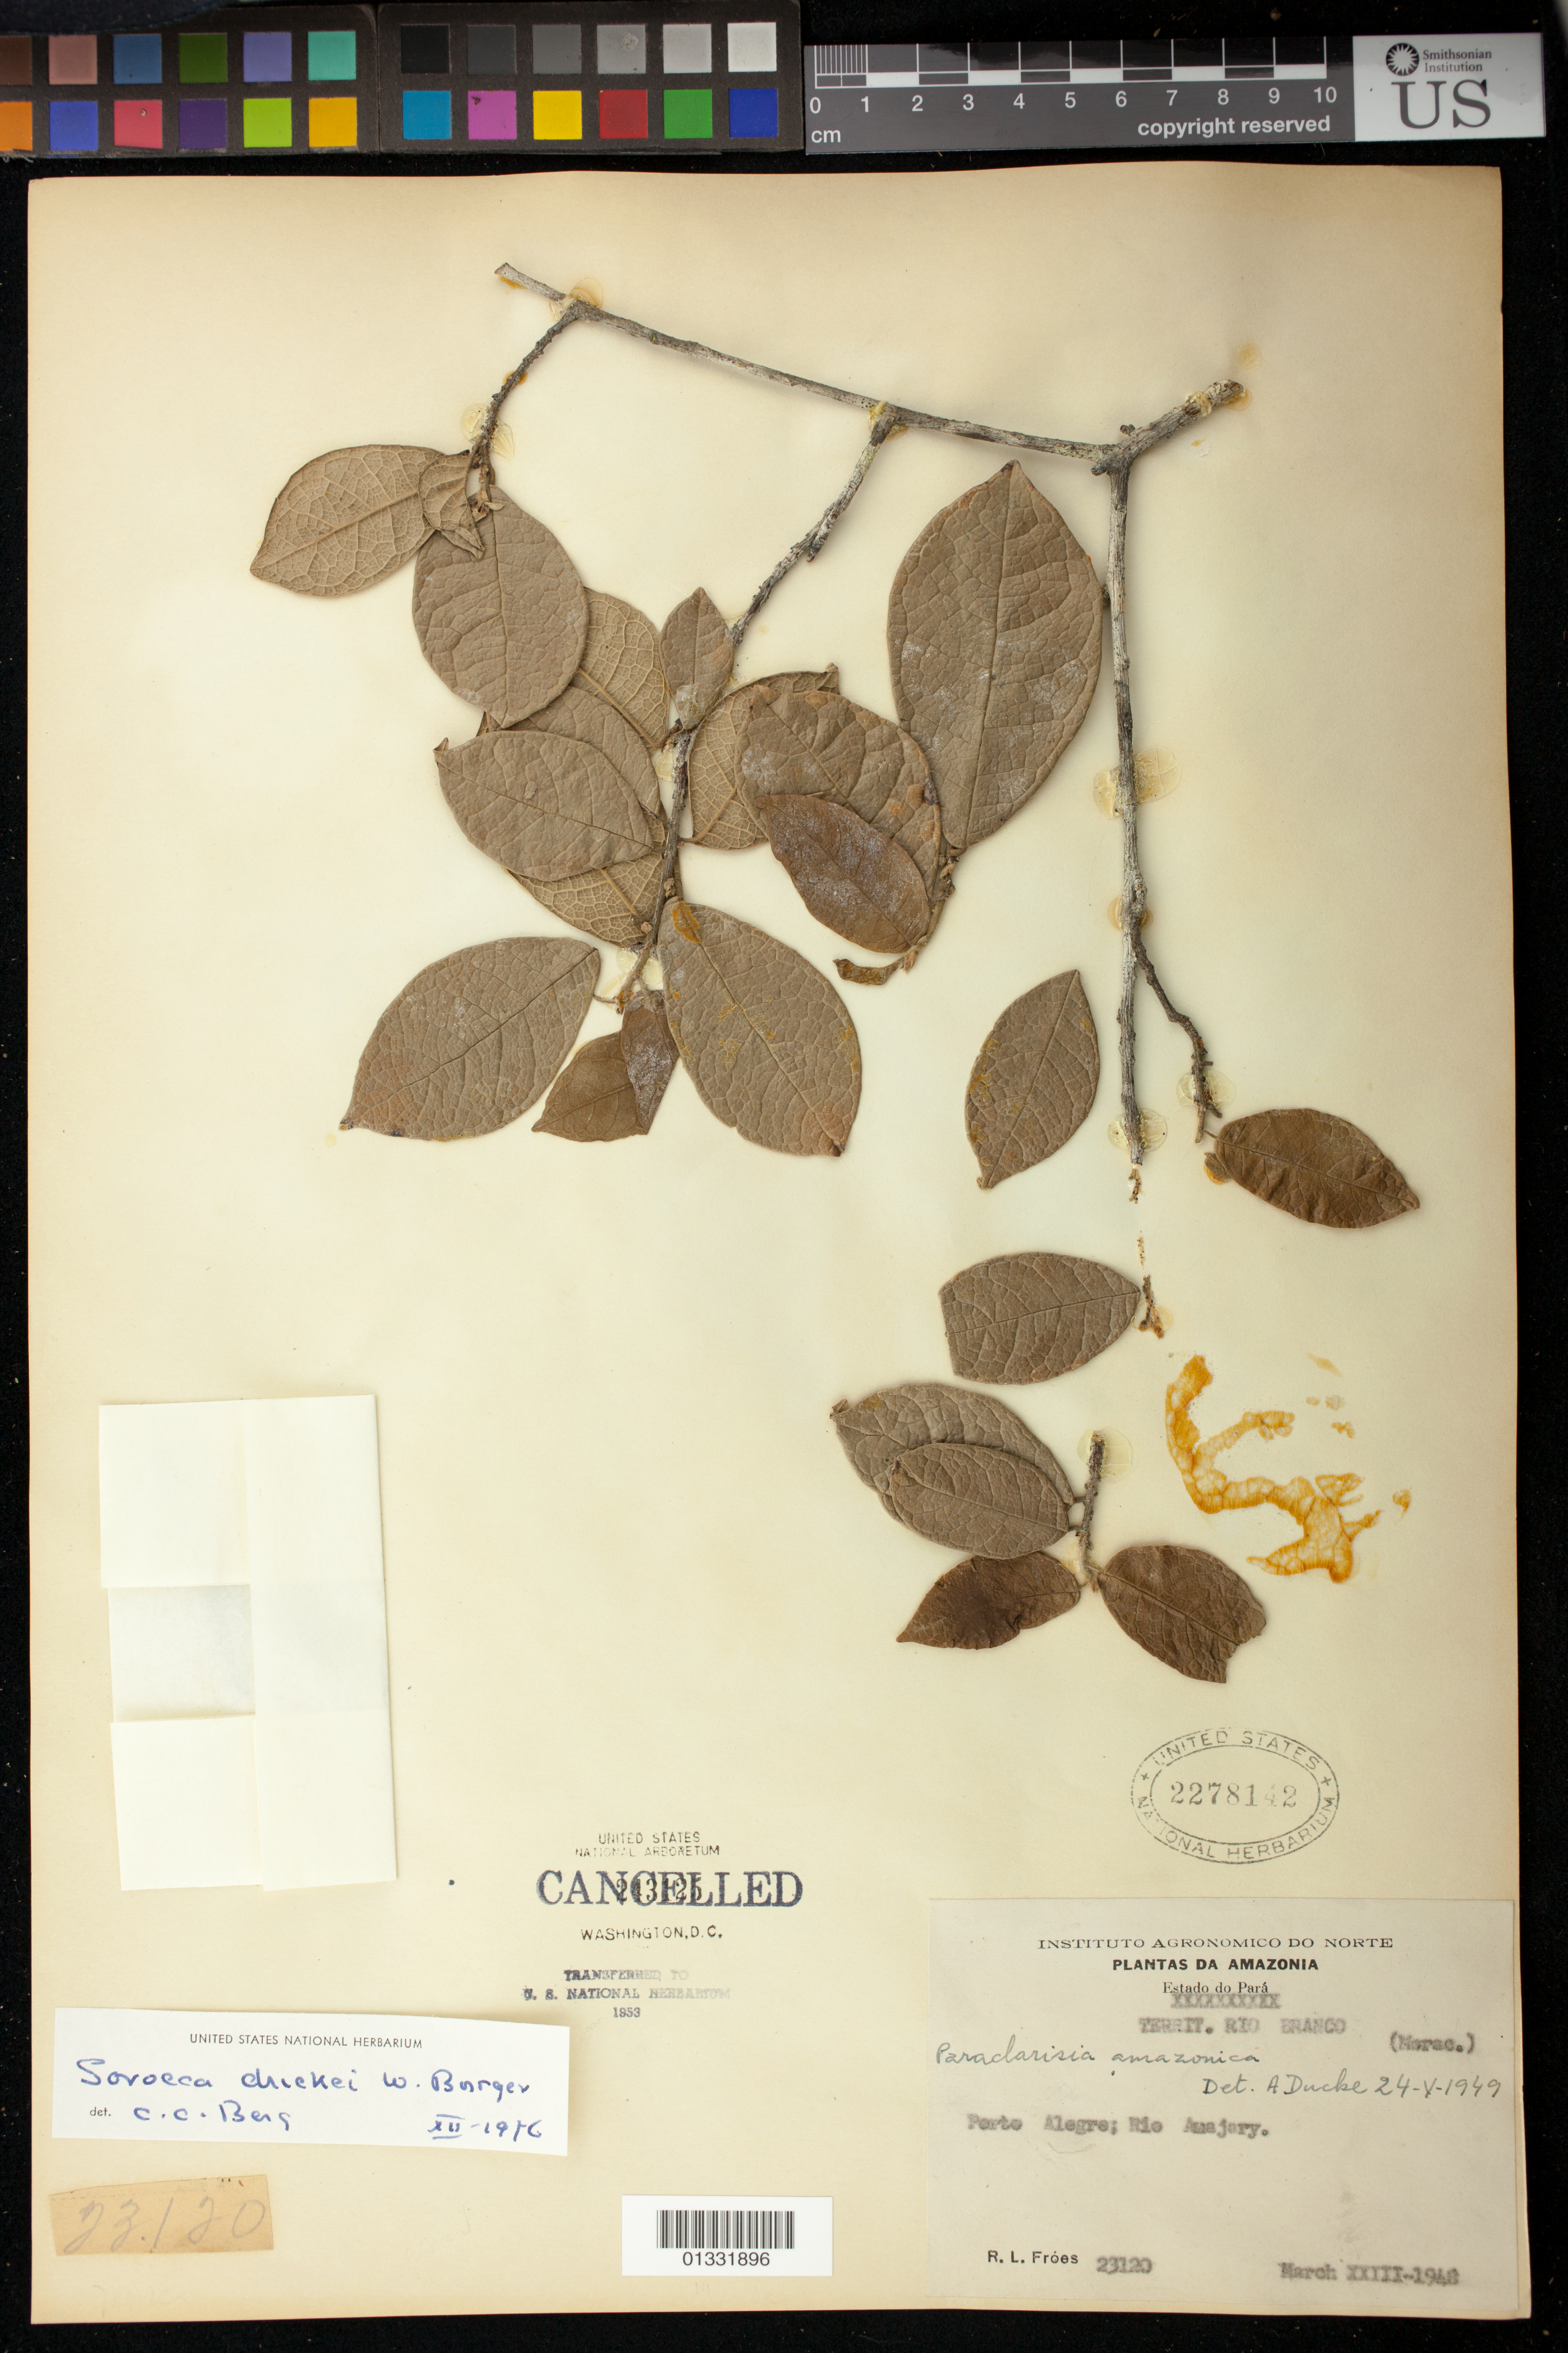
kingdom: Plantae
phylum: Tracheophyta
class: Magnoliopsida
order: Rosales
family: Moraceae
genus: Sorocea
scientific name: Sorocea duckei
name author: W.C. Burger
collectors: R. L. Fróes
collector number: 23120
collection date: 1948-03-23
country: Brazil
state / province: Roraima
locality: Rio Branco. Porto Alegre. Rio Amajary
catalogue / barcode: US 2278142